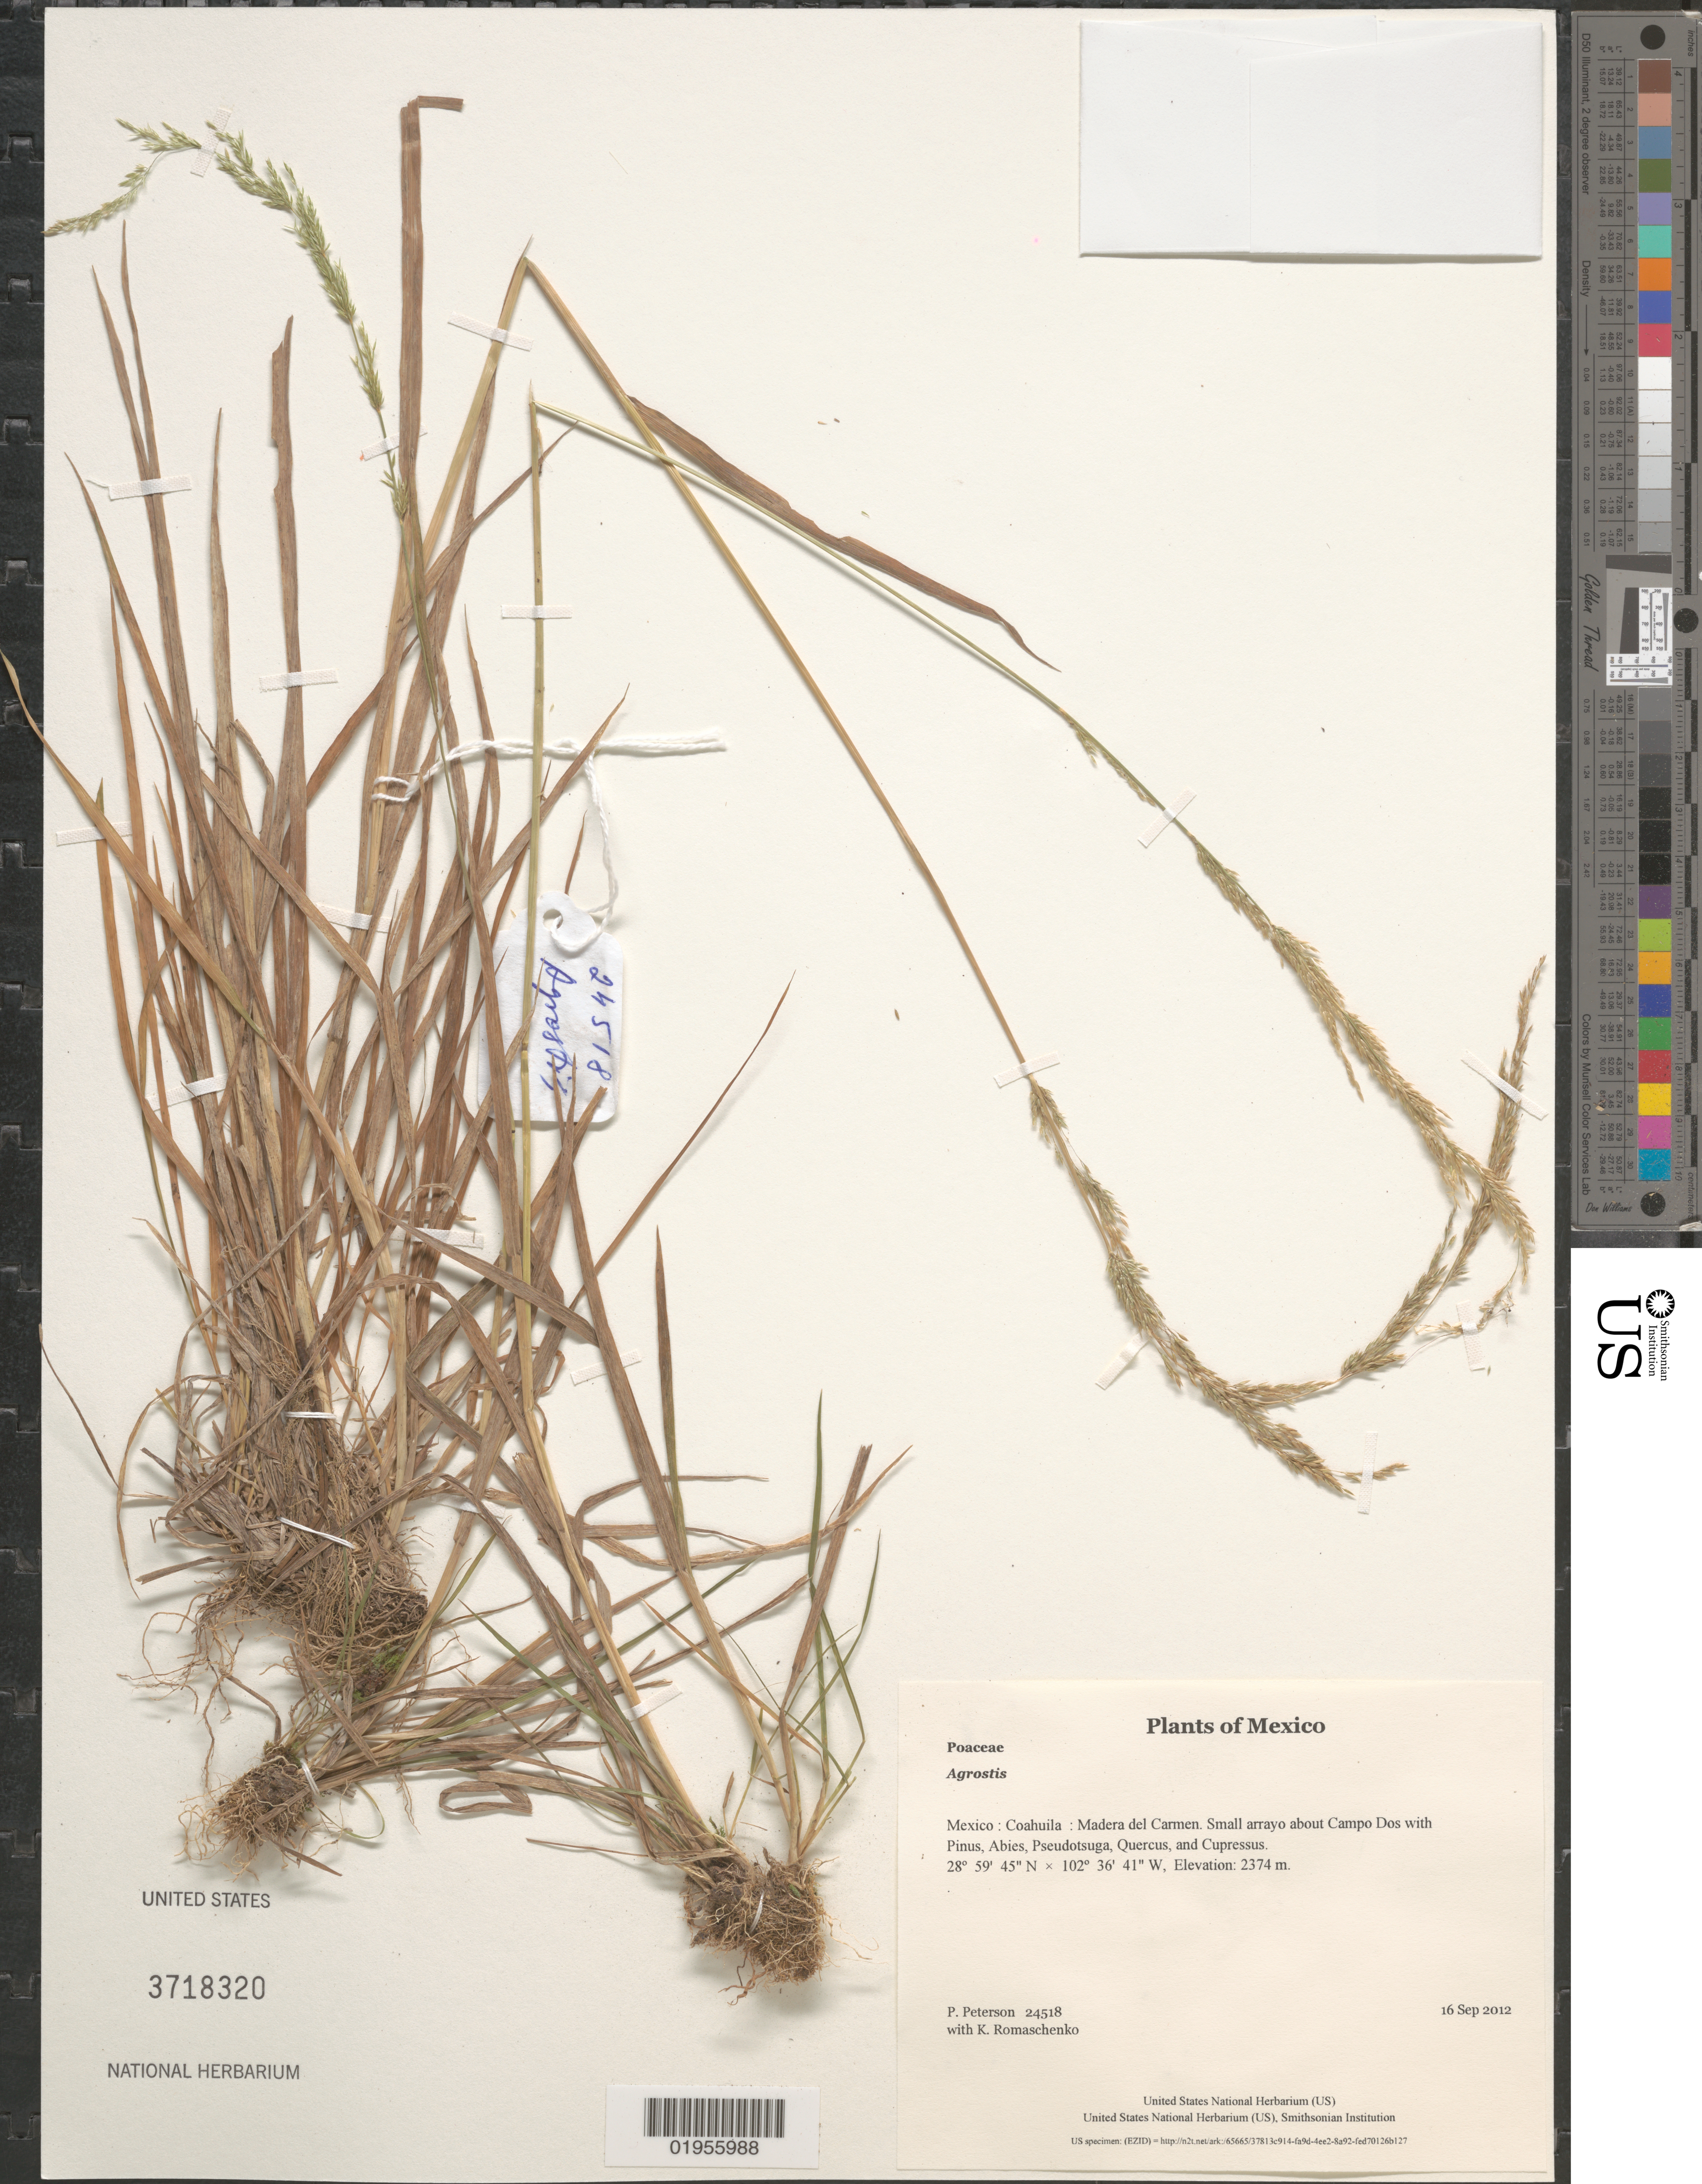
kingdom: Plantae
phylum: Tracheophyta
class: Liliopsida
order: Poales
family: Poaceae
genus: Agrostis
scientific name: Agrostis sp.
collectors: P. M. Peterson & K. Romaschenko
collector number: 24518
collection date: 2012-09-16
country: Mexico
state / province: Coahuila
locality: Madera del Carmen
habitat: Small arrayo about Campo Dos with Pinus, Abies, Pseudotsuga, Quercus, and Cupressus.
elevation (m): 2374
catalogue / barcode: US 3718320